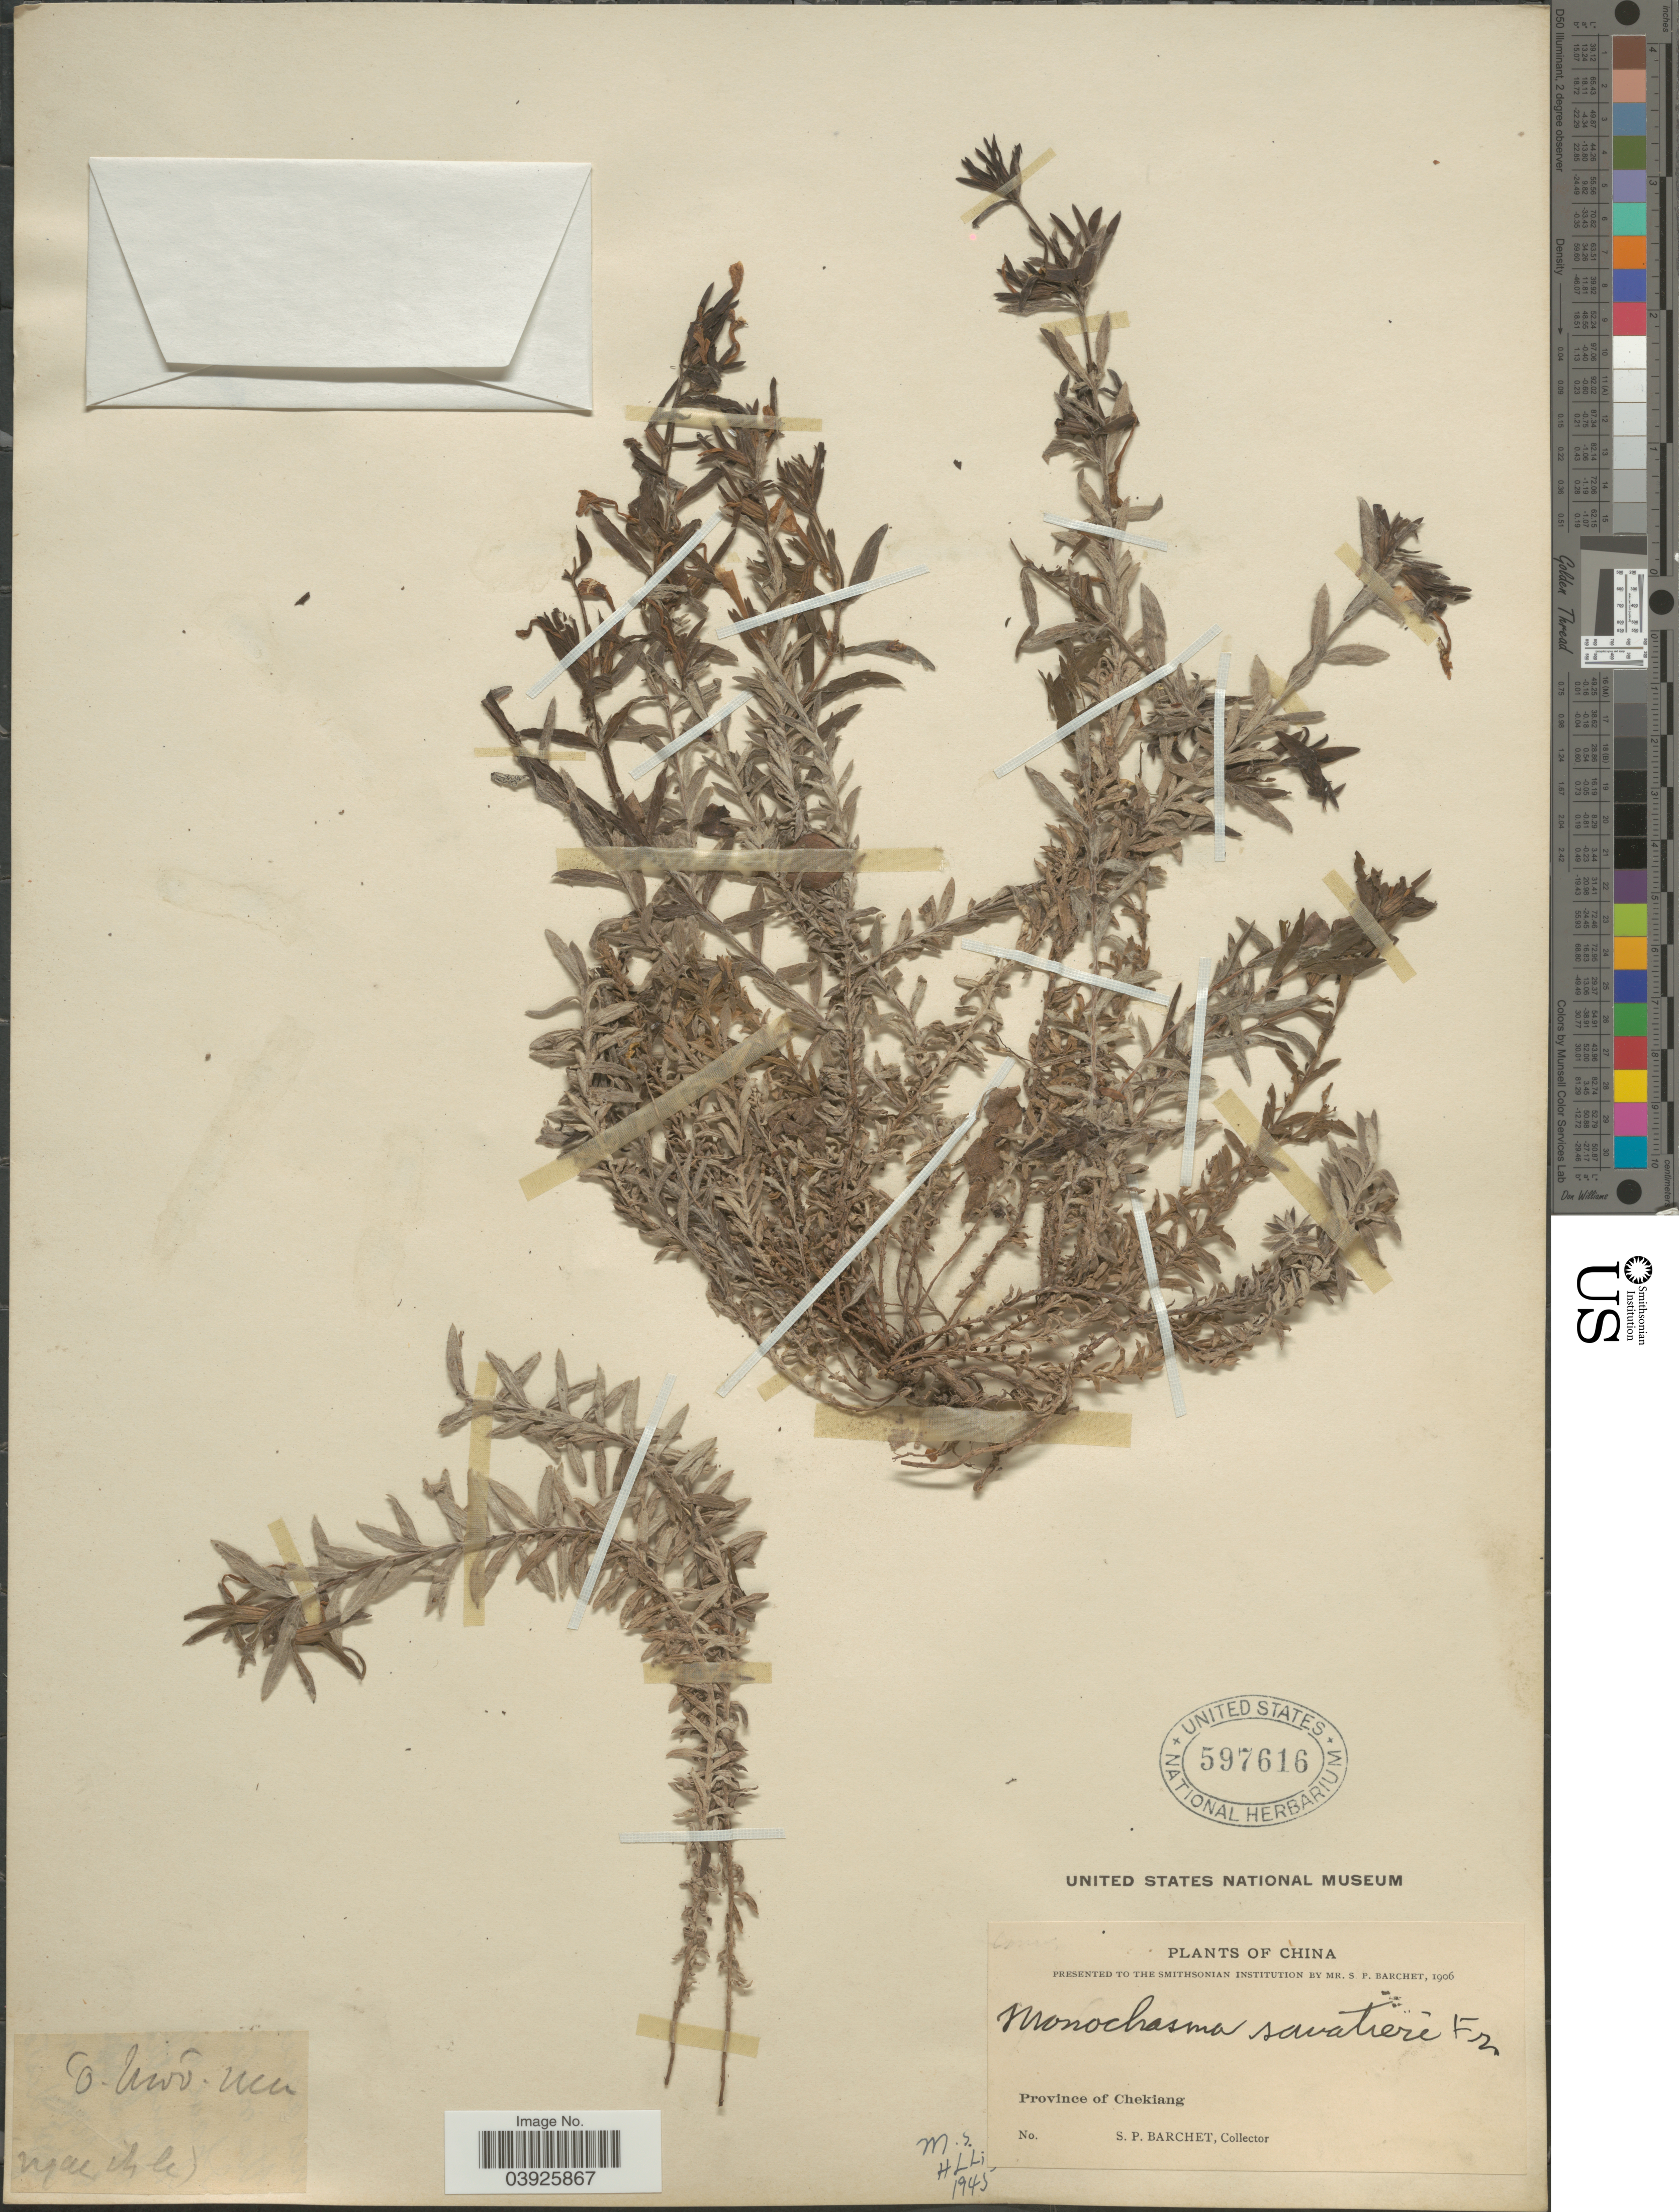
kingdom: Plantae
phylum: Tracheophyta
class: Magnoliopsida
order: Lamiales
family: Orobanchaceae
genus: Monochasma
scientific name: Monochasma savatieri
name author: Franch. ex Maxim.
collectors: S. P. Barchet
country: China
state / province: Zhejiang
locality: Province of Chekiang.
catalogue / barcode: US 597616